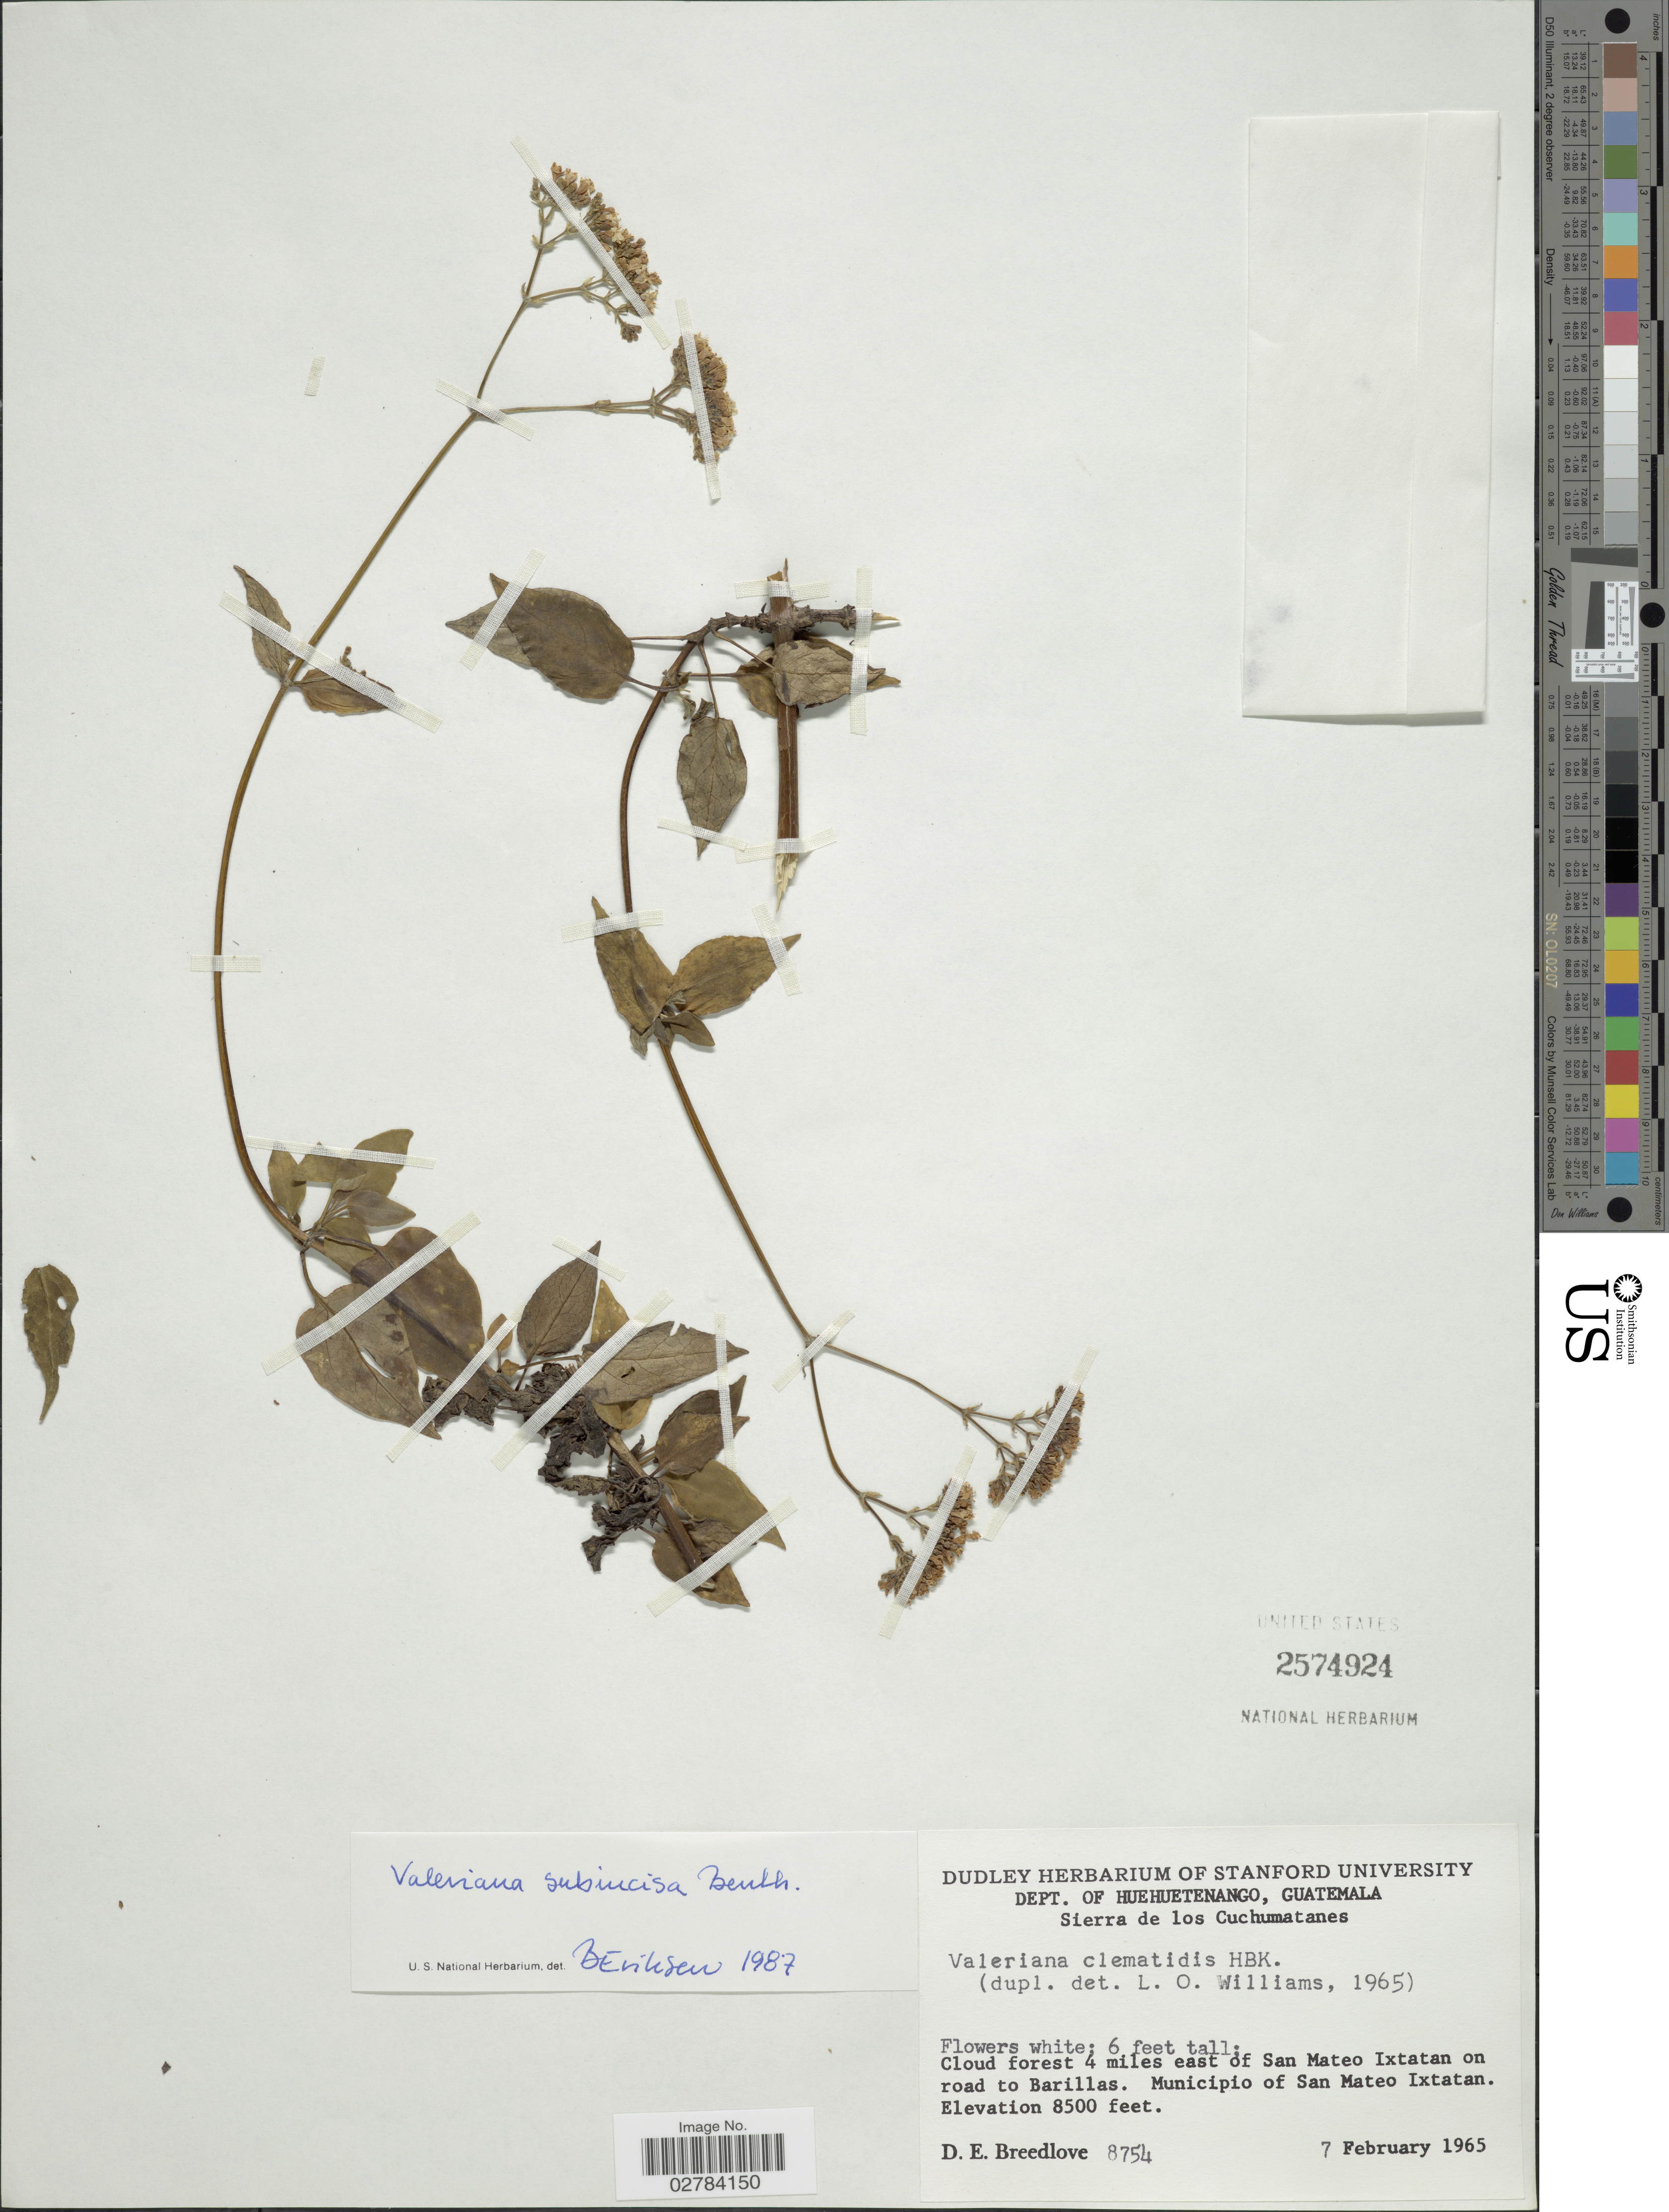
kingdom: Plantae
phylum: Tracheophyta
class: Magnoliopsida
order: Dipsacales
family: Caprifoliaceae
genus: Valeriana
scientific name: Valeriana subincisa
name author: Benth.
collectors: D. E. Breedlove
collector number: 8754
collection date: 1965-02-07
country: Guatemala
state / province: Huehuetenango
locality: Dept. of Huehuetenango, Sierra de los Cuchumatanes, Cloud forest 4 miles east of San Mateo Ixtatan on road to Barillas, Municipio of San Mateo Ixtatan.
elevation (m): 2591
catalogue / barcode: US 2574924